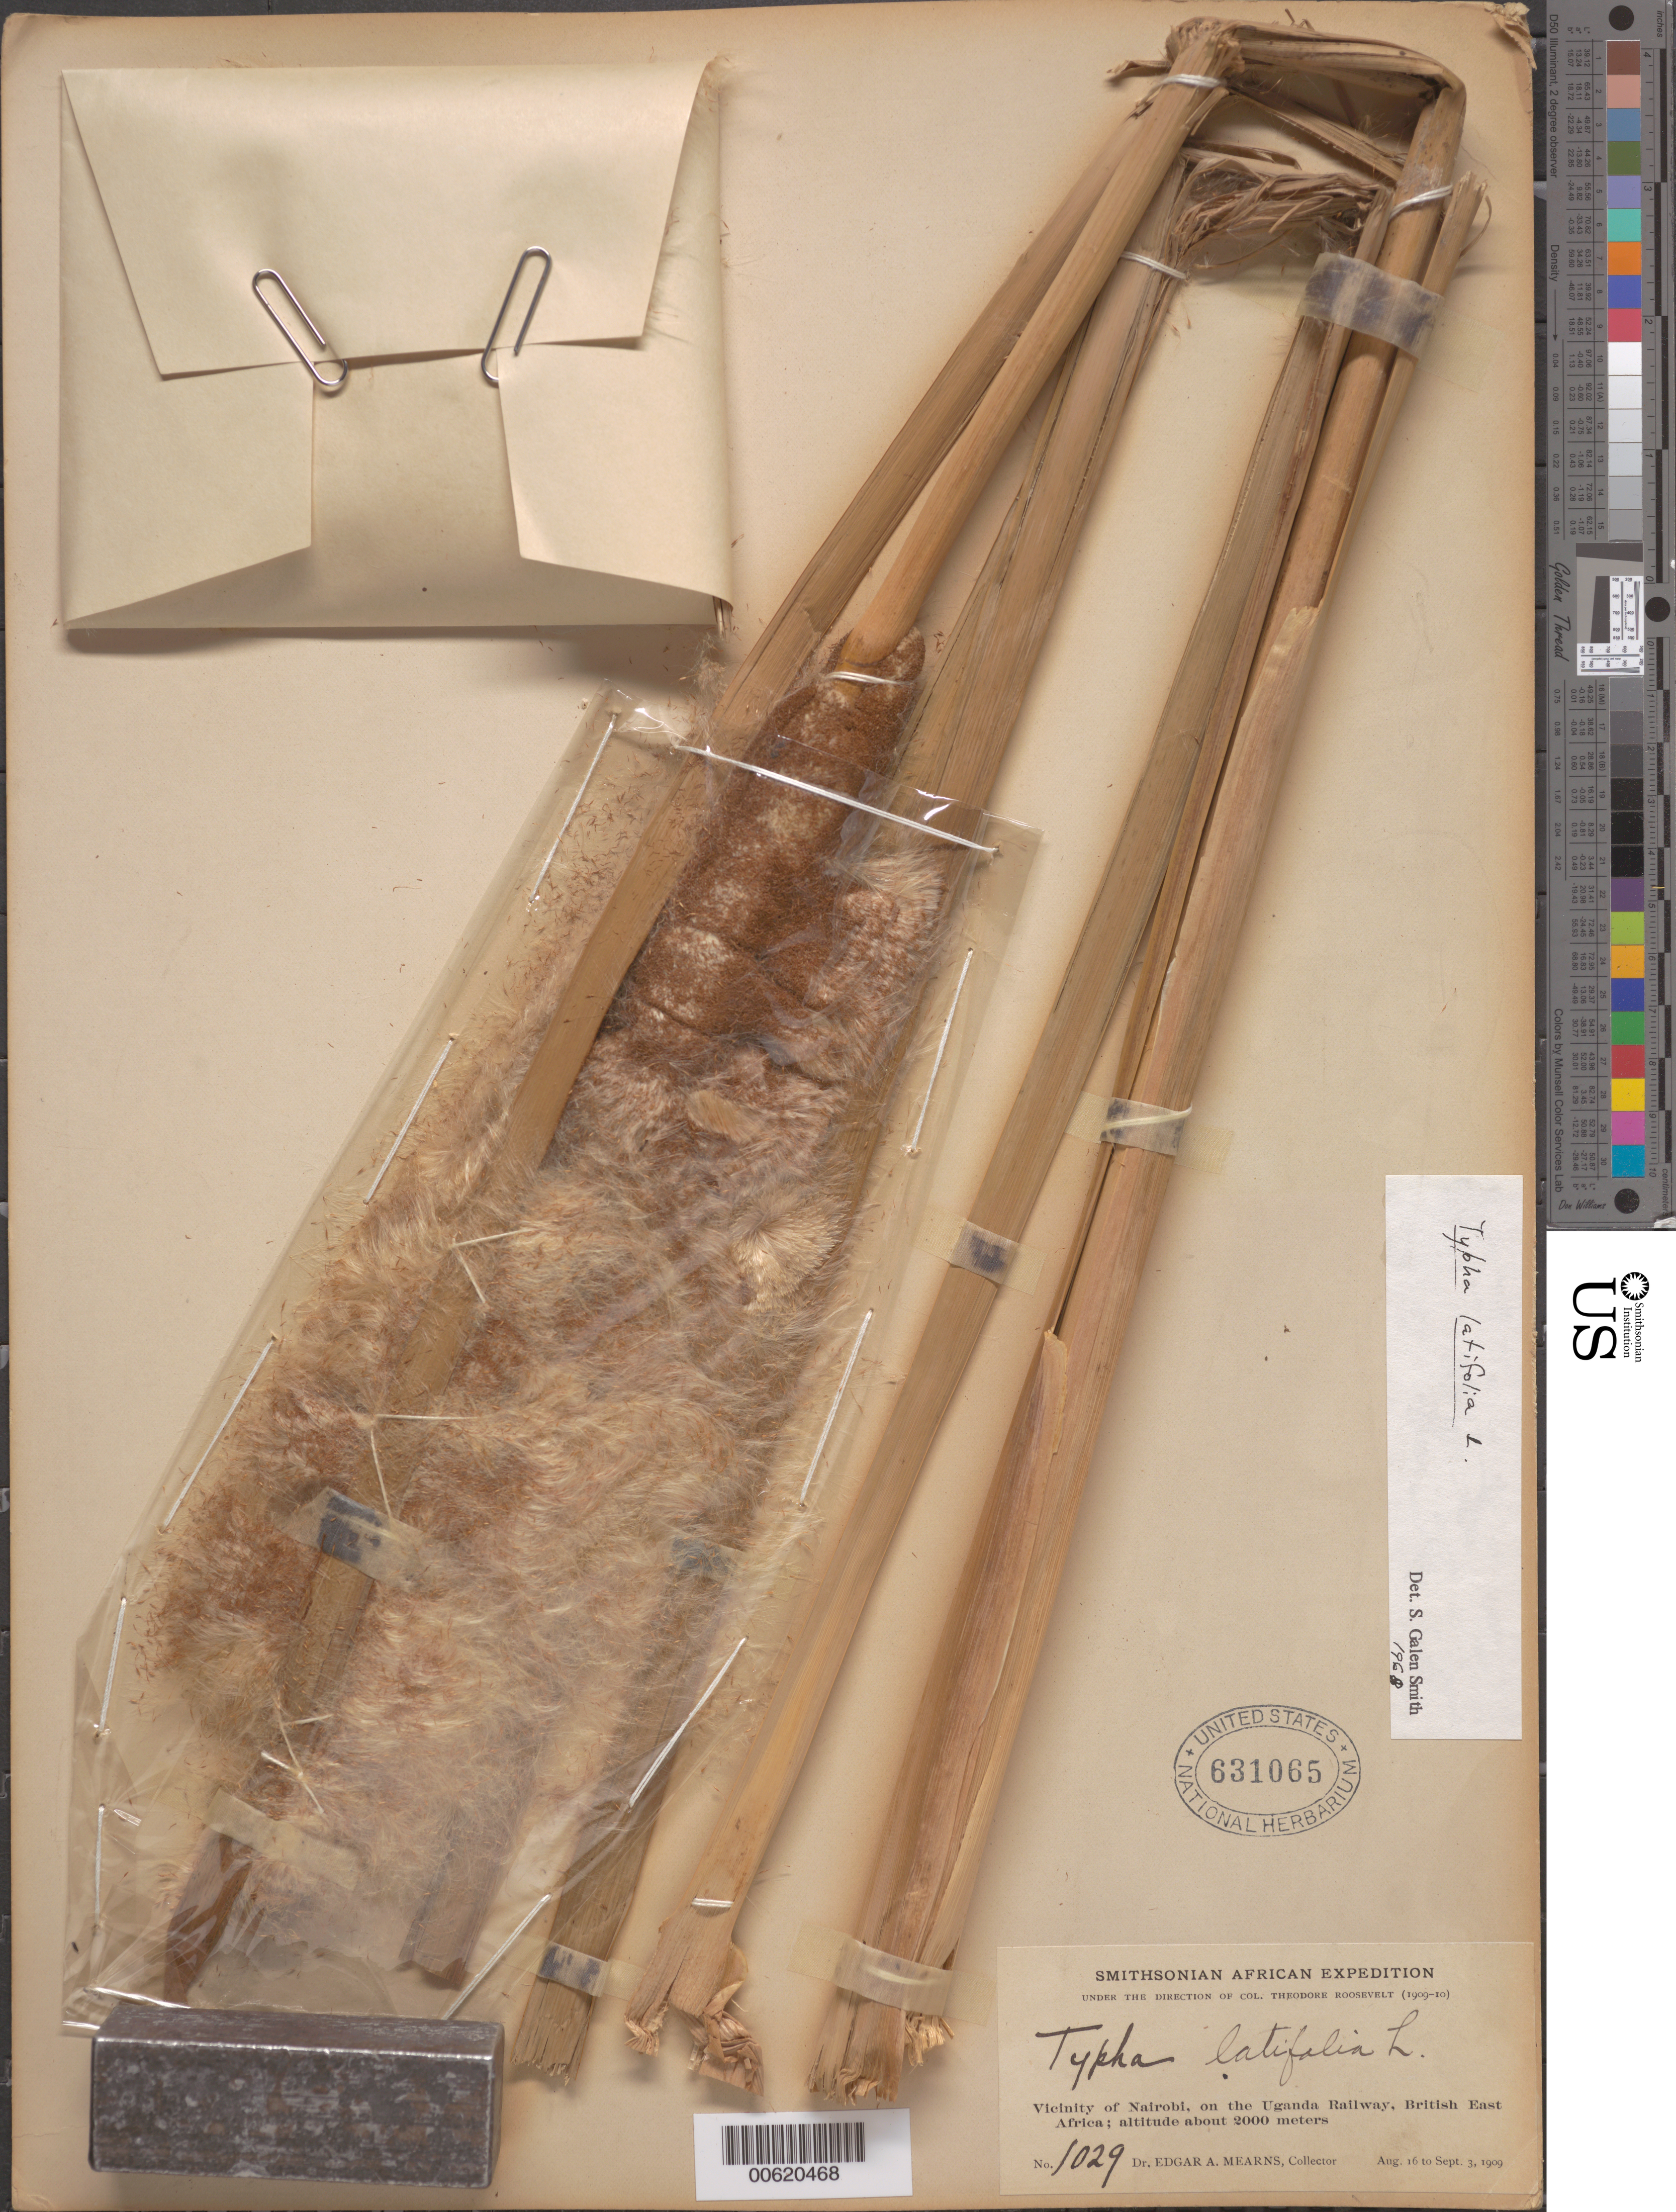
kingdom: Plantae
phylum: Tracheophyta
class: Liliopsida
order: Poales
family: Typhaceae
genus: Typha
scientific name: Typha latifolia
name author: L.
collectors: E. A. Mearns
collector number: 1029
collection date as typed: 16 Aug 1909 to 03 Sep 1909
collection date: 1909-08-16/1909-09-03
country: Kenya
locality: Nairobi, Uganda Railway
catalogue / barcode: US 631065